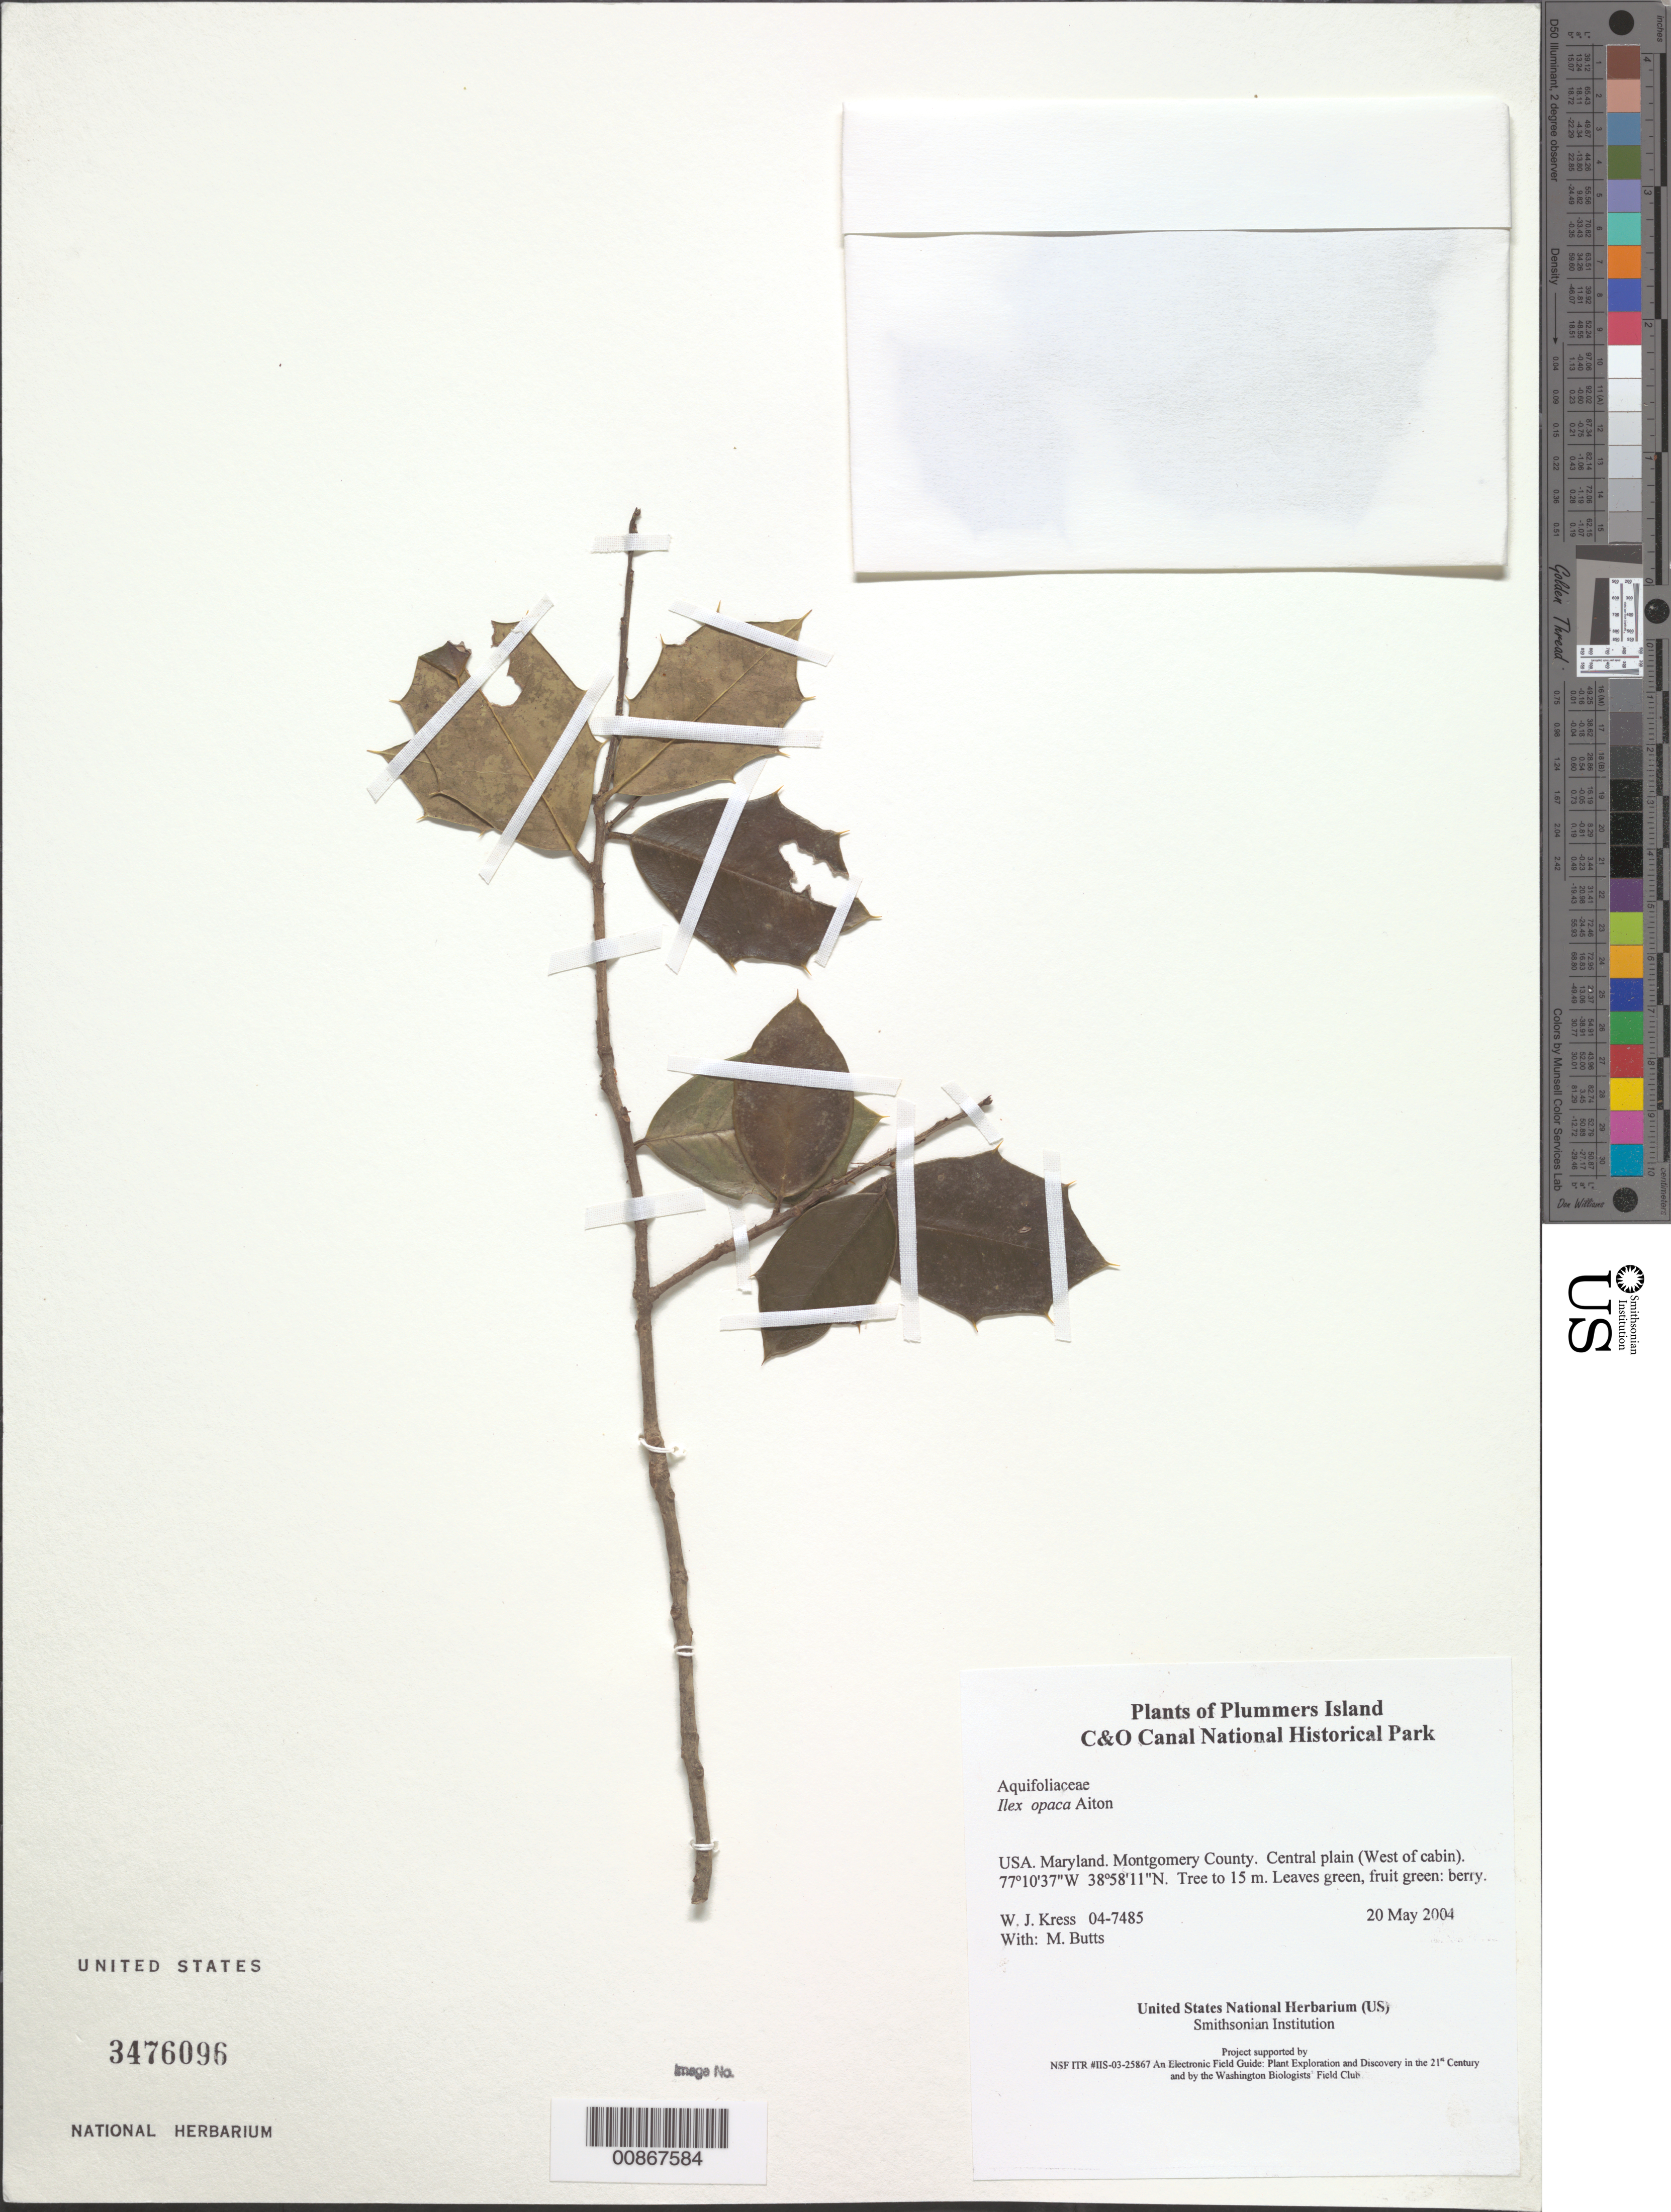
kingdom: Plantae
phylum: Tracheophyta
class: Magnoliopsida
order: Aquifoliales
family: Aquifoliaceae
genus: Ilex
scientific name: Ilex opaca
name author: Aiton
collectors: W. J. Kress & M. B. Butts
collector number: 04-7485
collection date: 2004-05-20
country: United States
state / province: Maryland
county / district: Montgomery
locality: Chesapeake and Ohio Canal National Historical Park, Plummers Island, central plain (West of Cabin)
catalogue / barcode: US 3476096